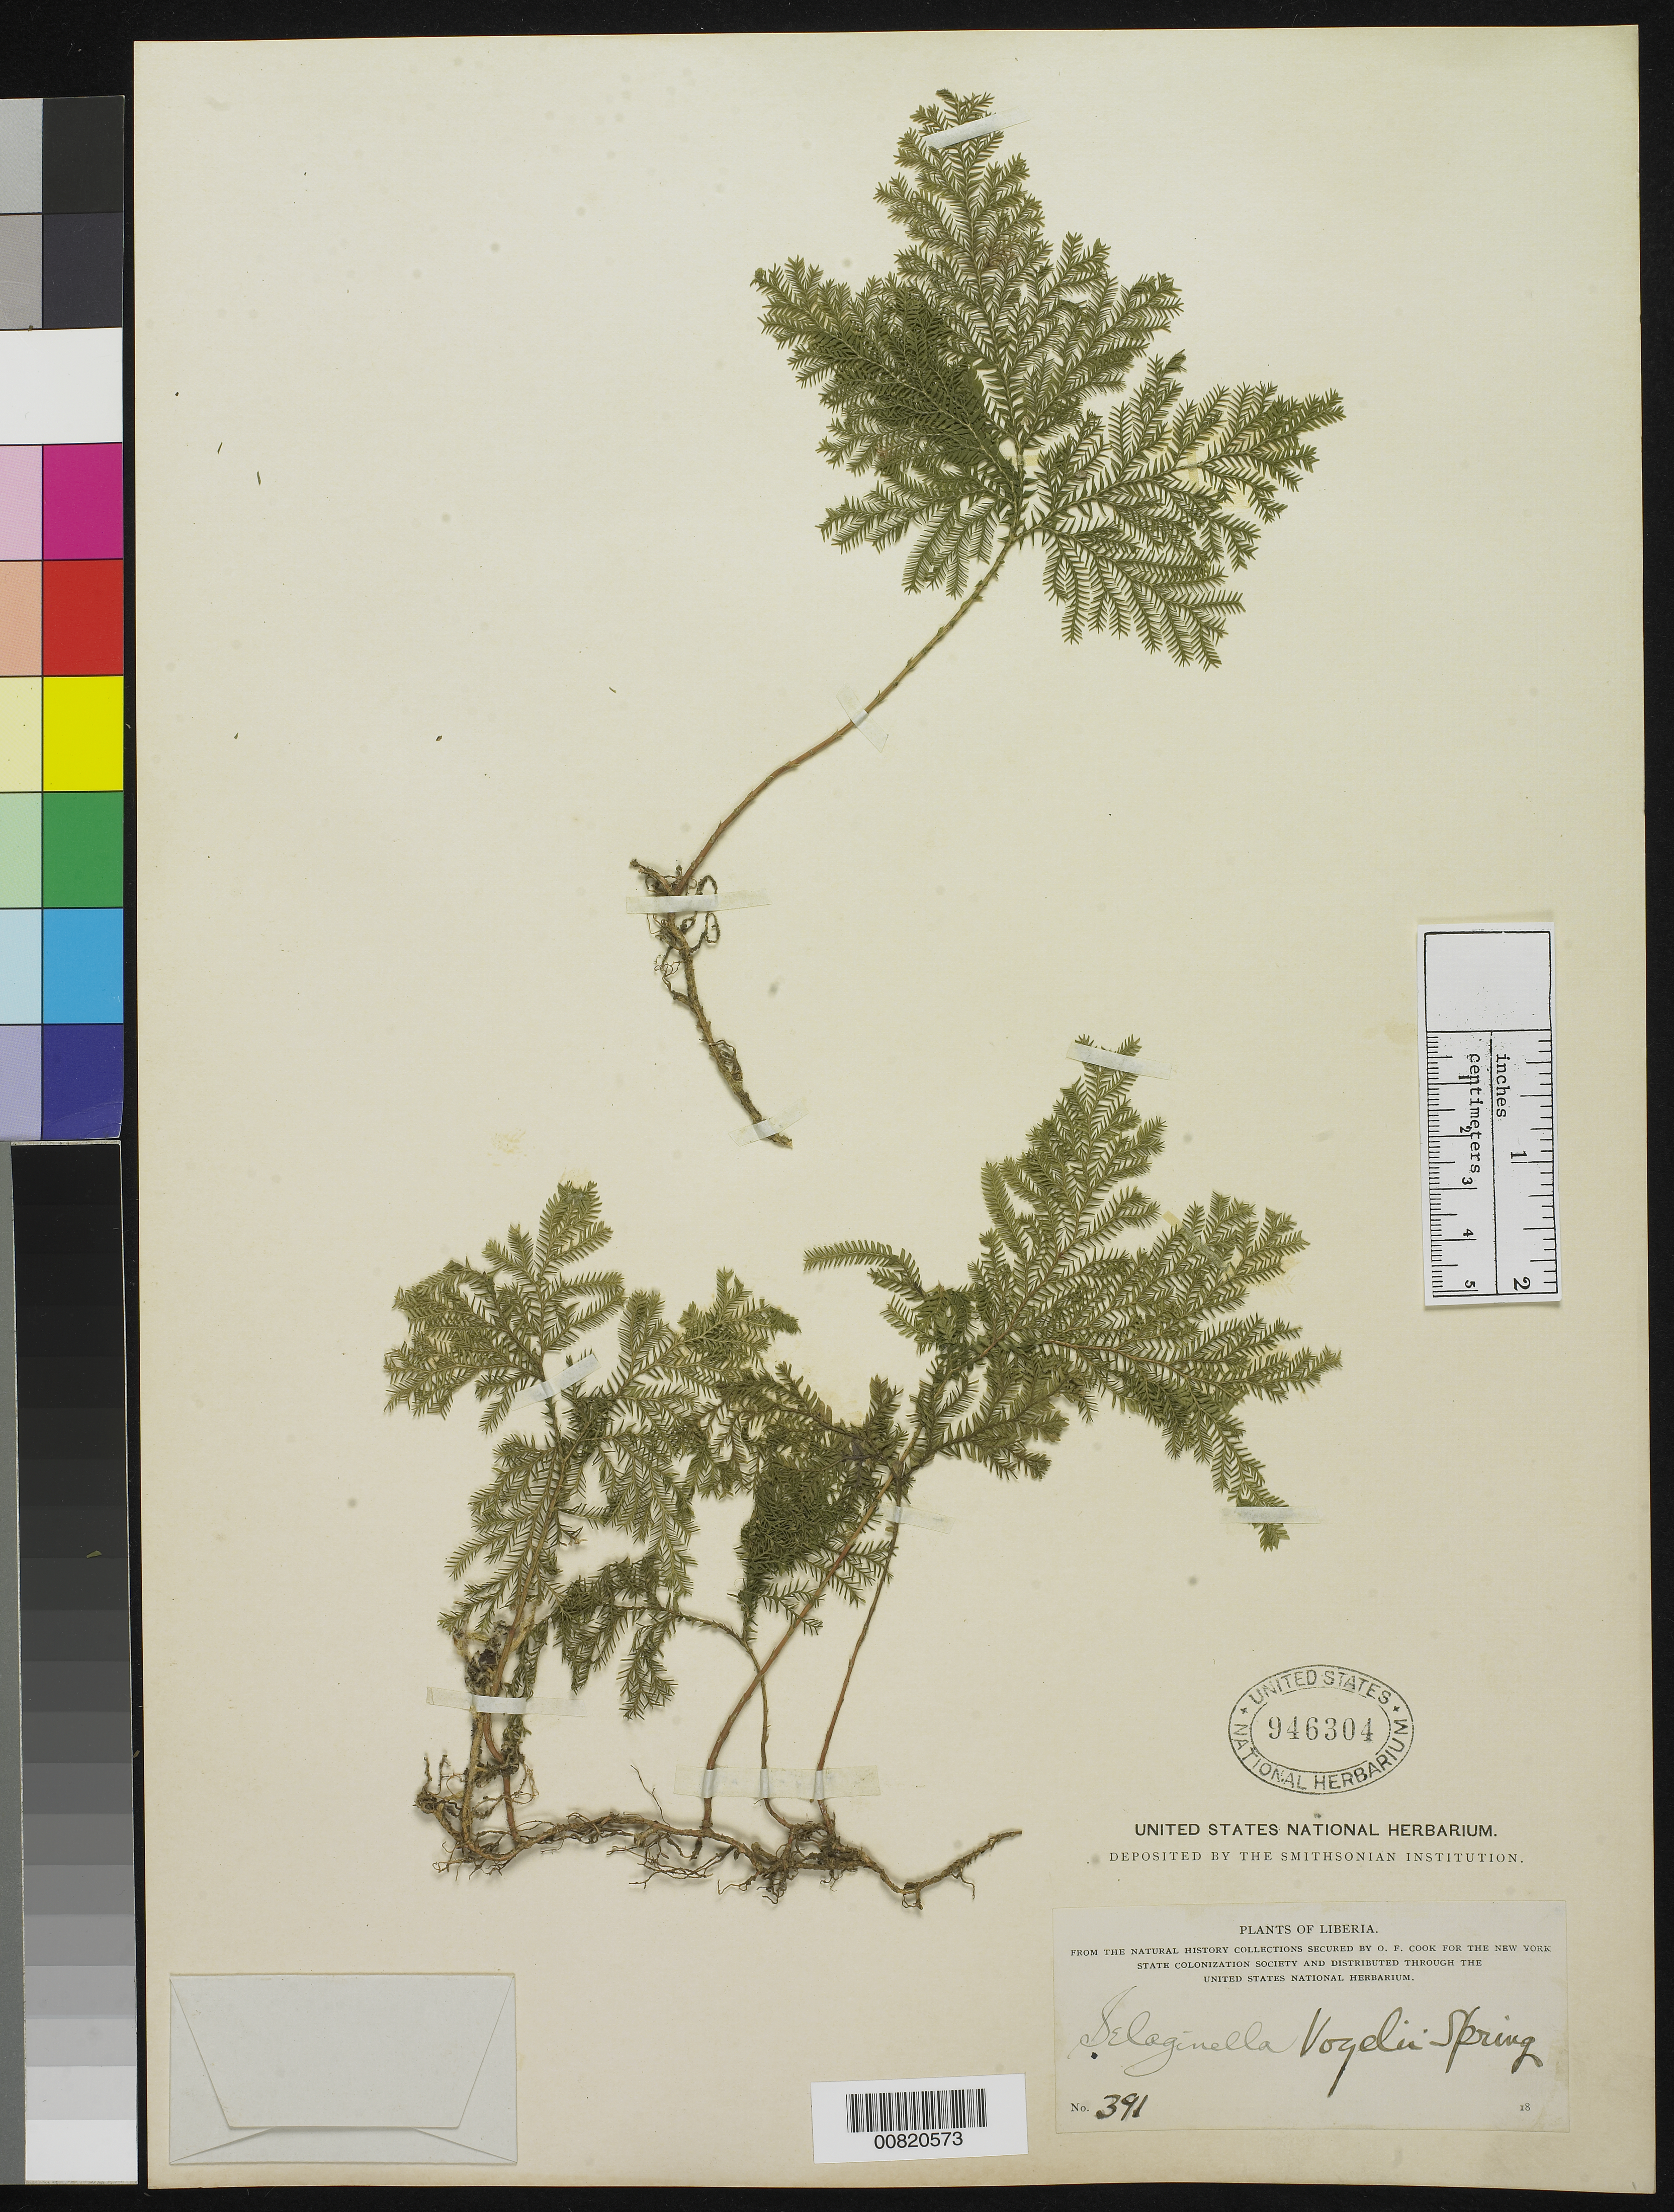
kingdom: Plantae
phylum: Tracheophyta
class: Lycopodiopsida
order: Selaginellales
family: Selaginellaceae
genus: Selaginella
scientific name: Selaginella vogelii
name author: Spring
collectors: O. F. Cook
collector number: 391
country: Liberia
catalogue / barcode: US 946304